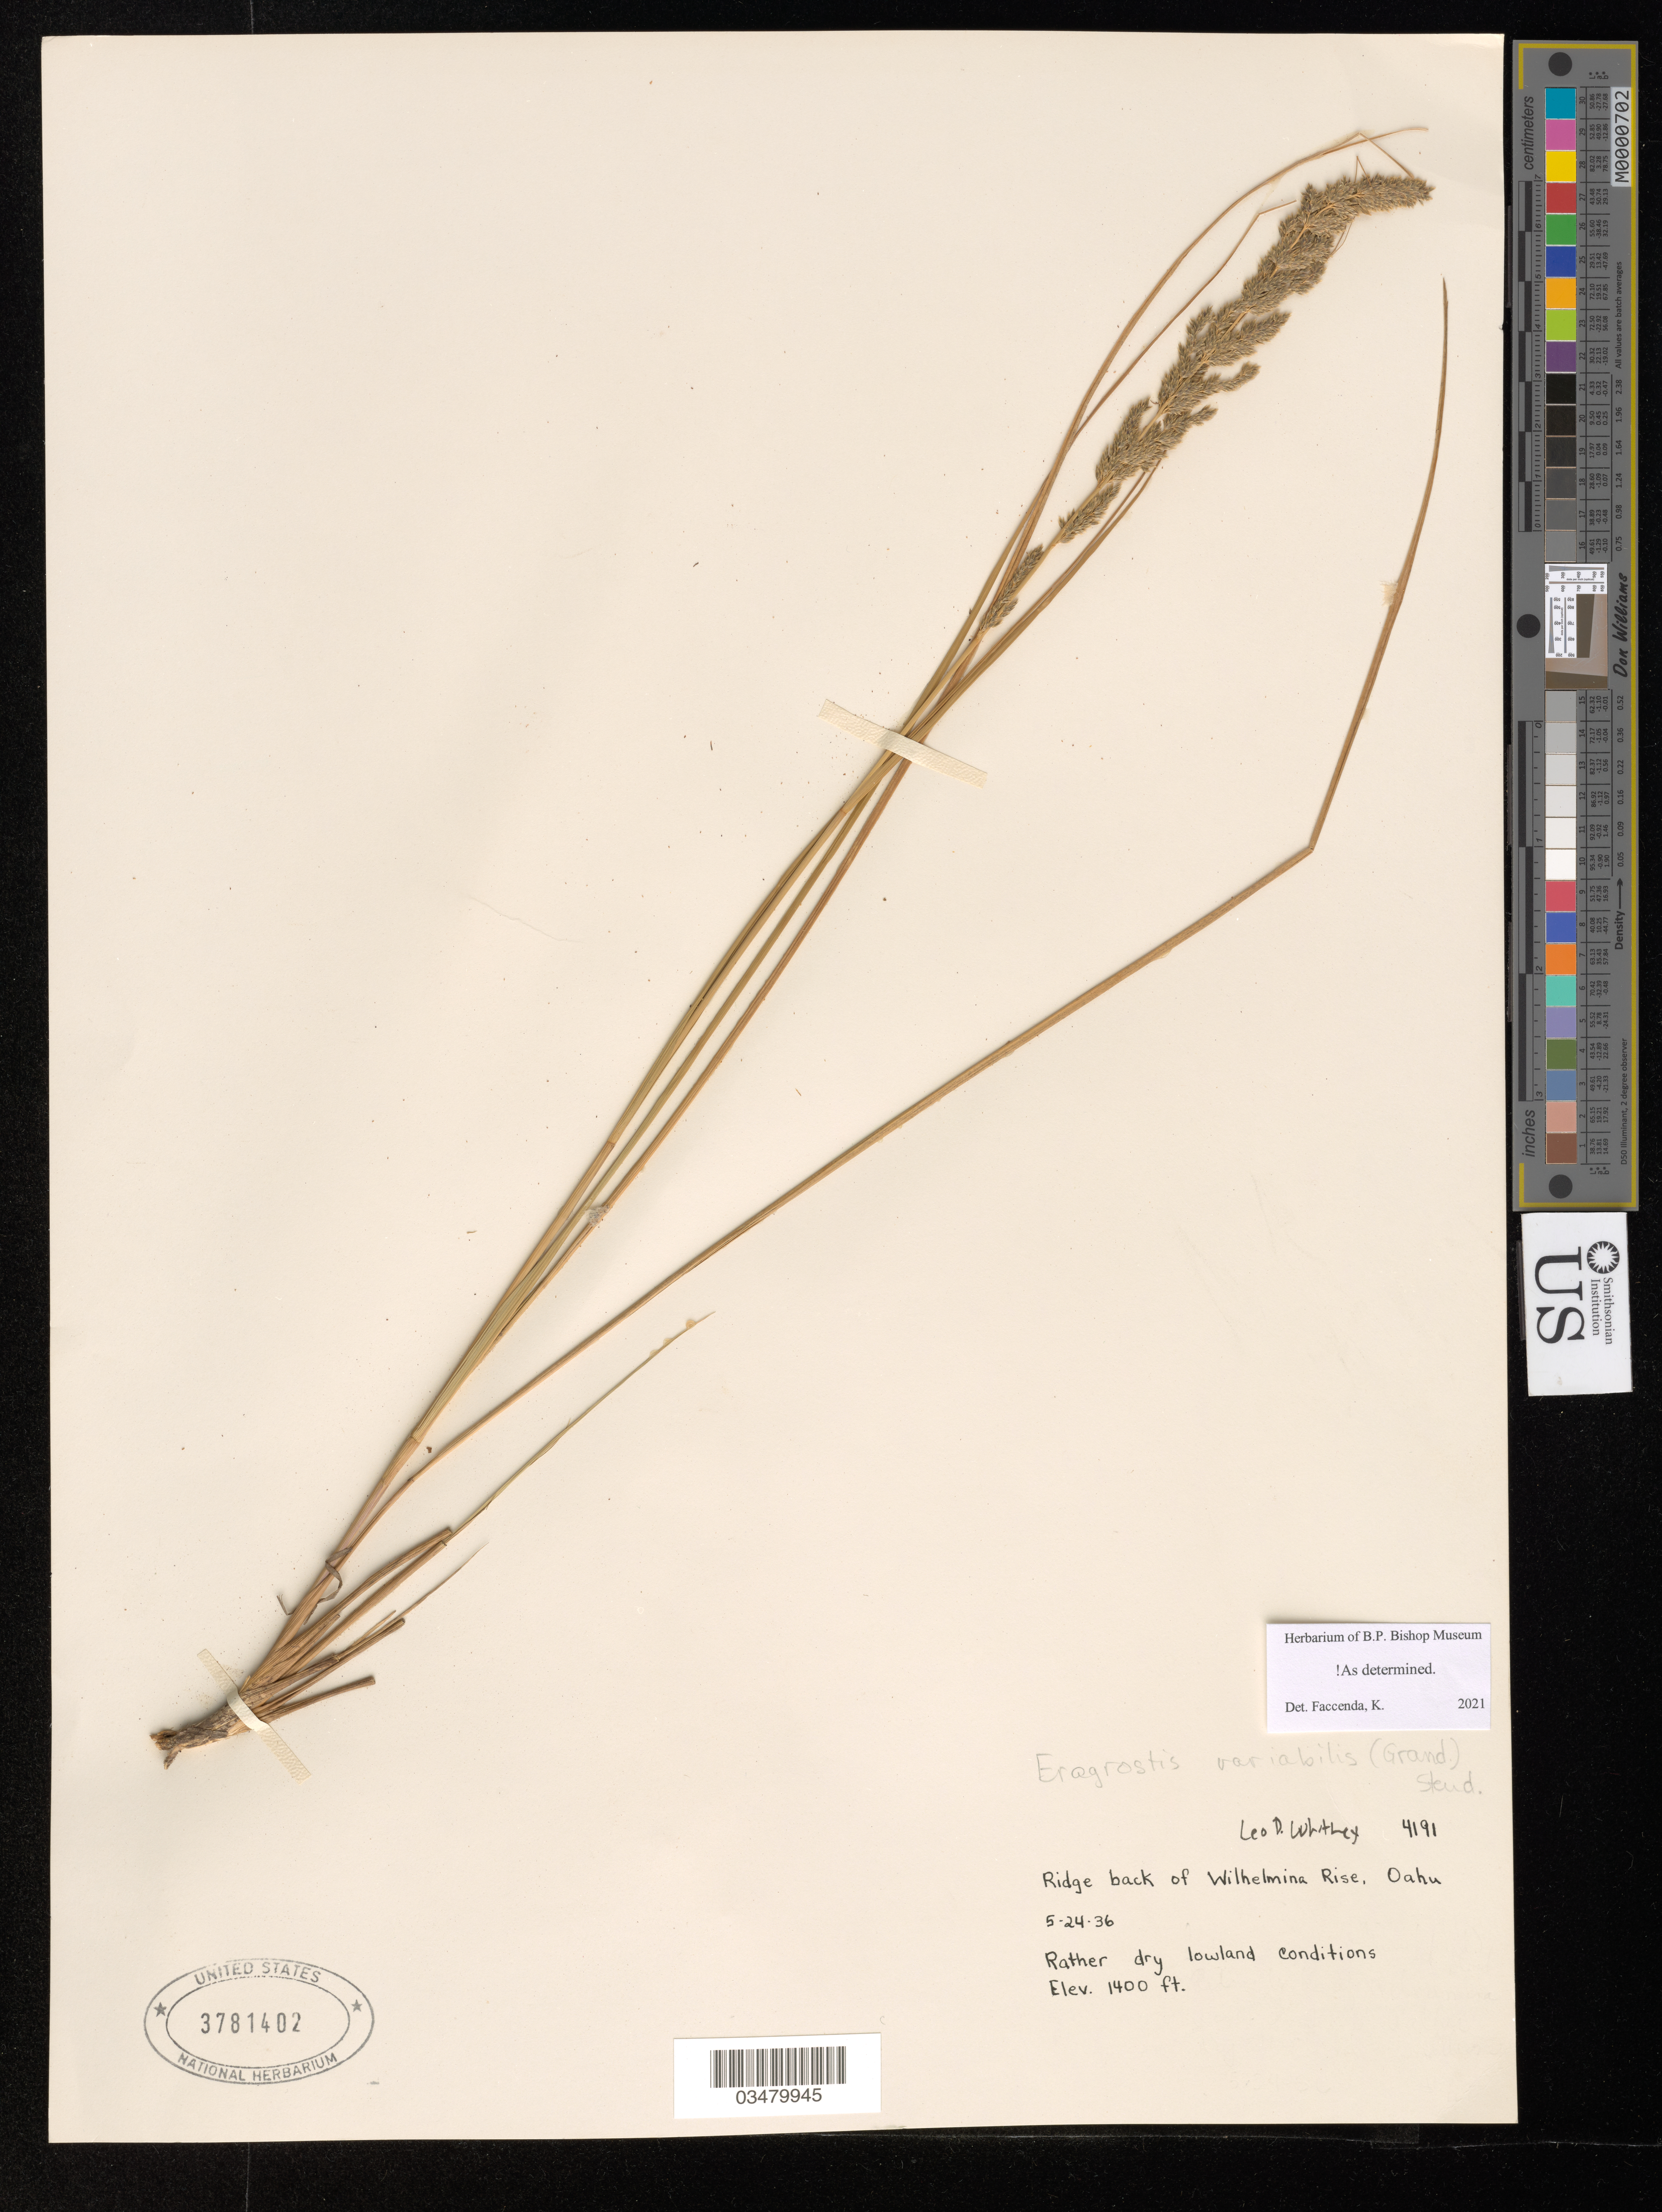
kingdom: Plantae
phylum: Tracheophyta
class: Liliopsida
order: Poales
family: Poaceae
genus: Eragrostis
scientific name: Eragrostis variabilis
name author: (Gaudich.) Steud.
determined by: Faccenda, K.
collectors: L. Whitney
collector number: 4191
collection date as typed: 5-24-36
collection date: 1936-05-24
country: United States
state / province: Hawaii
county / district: Honolulu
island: Oahu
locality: Ridge back of Wilhelmina Rise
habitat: Rather dry, lowland conditions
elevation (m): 427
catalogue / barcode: US 3781402